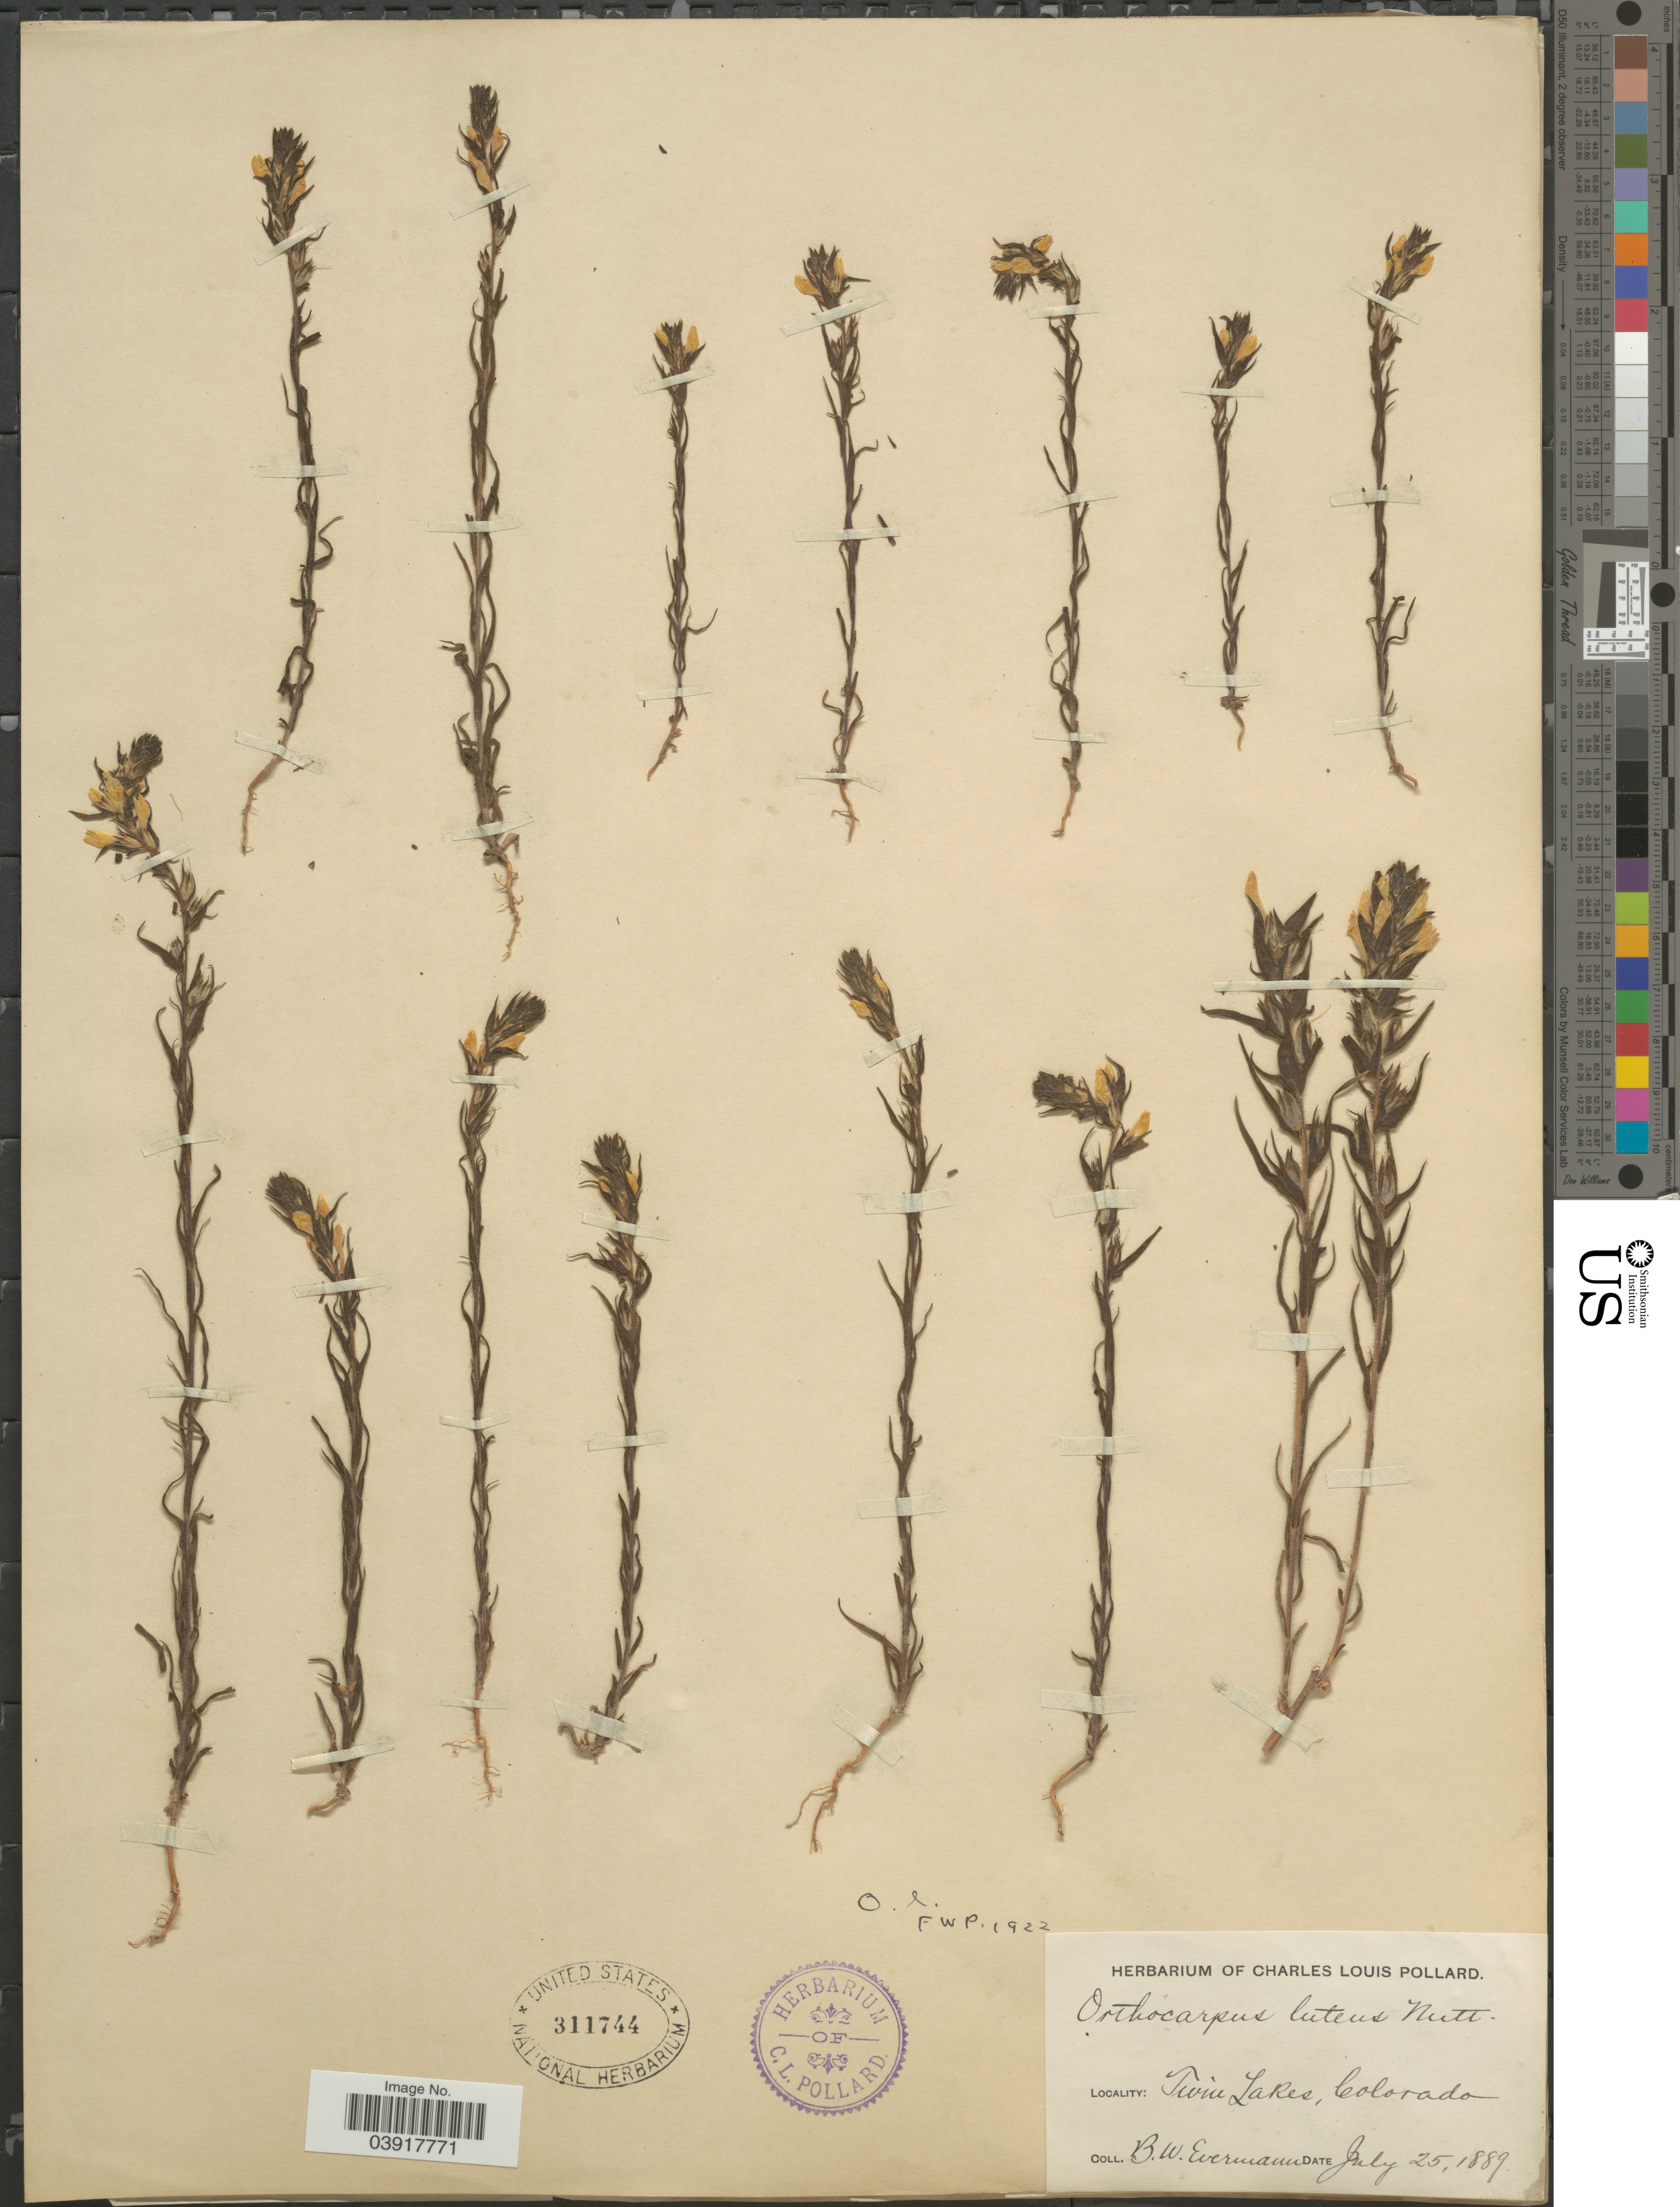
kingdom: Plantae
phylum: Tracheophyta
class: Magnoliopsida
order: Lamiales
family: Orobanchaceae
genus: Orthocarpus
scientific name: Orthocarpus luteus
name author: Nutt.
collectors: B. W. Evermann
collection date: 1889-07-25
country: United States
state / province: Colorado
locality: Twin Lakes.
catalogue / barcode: US 311744